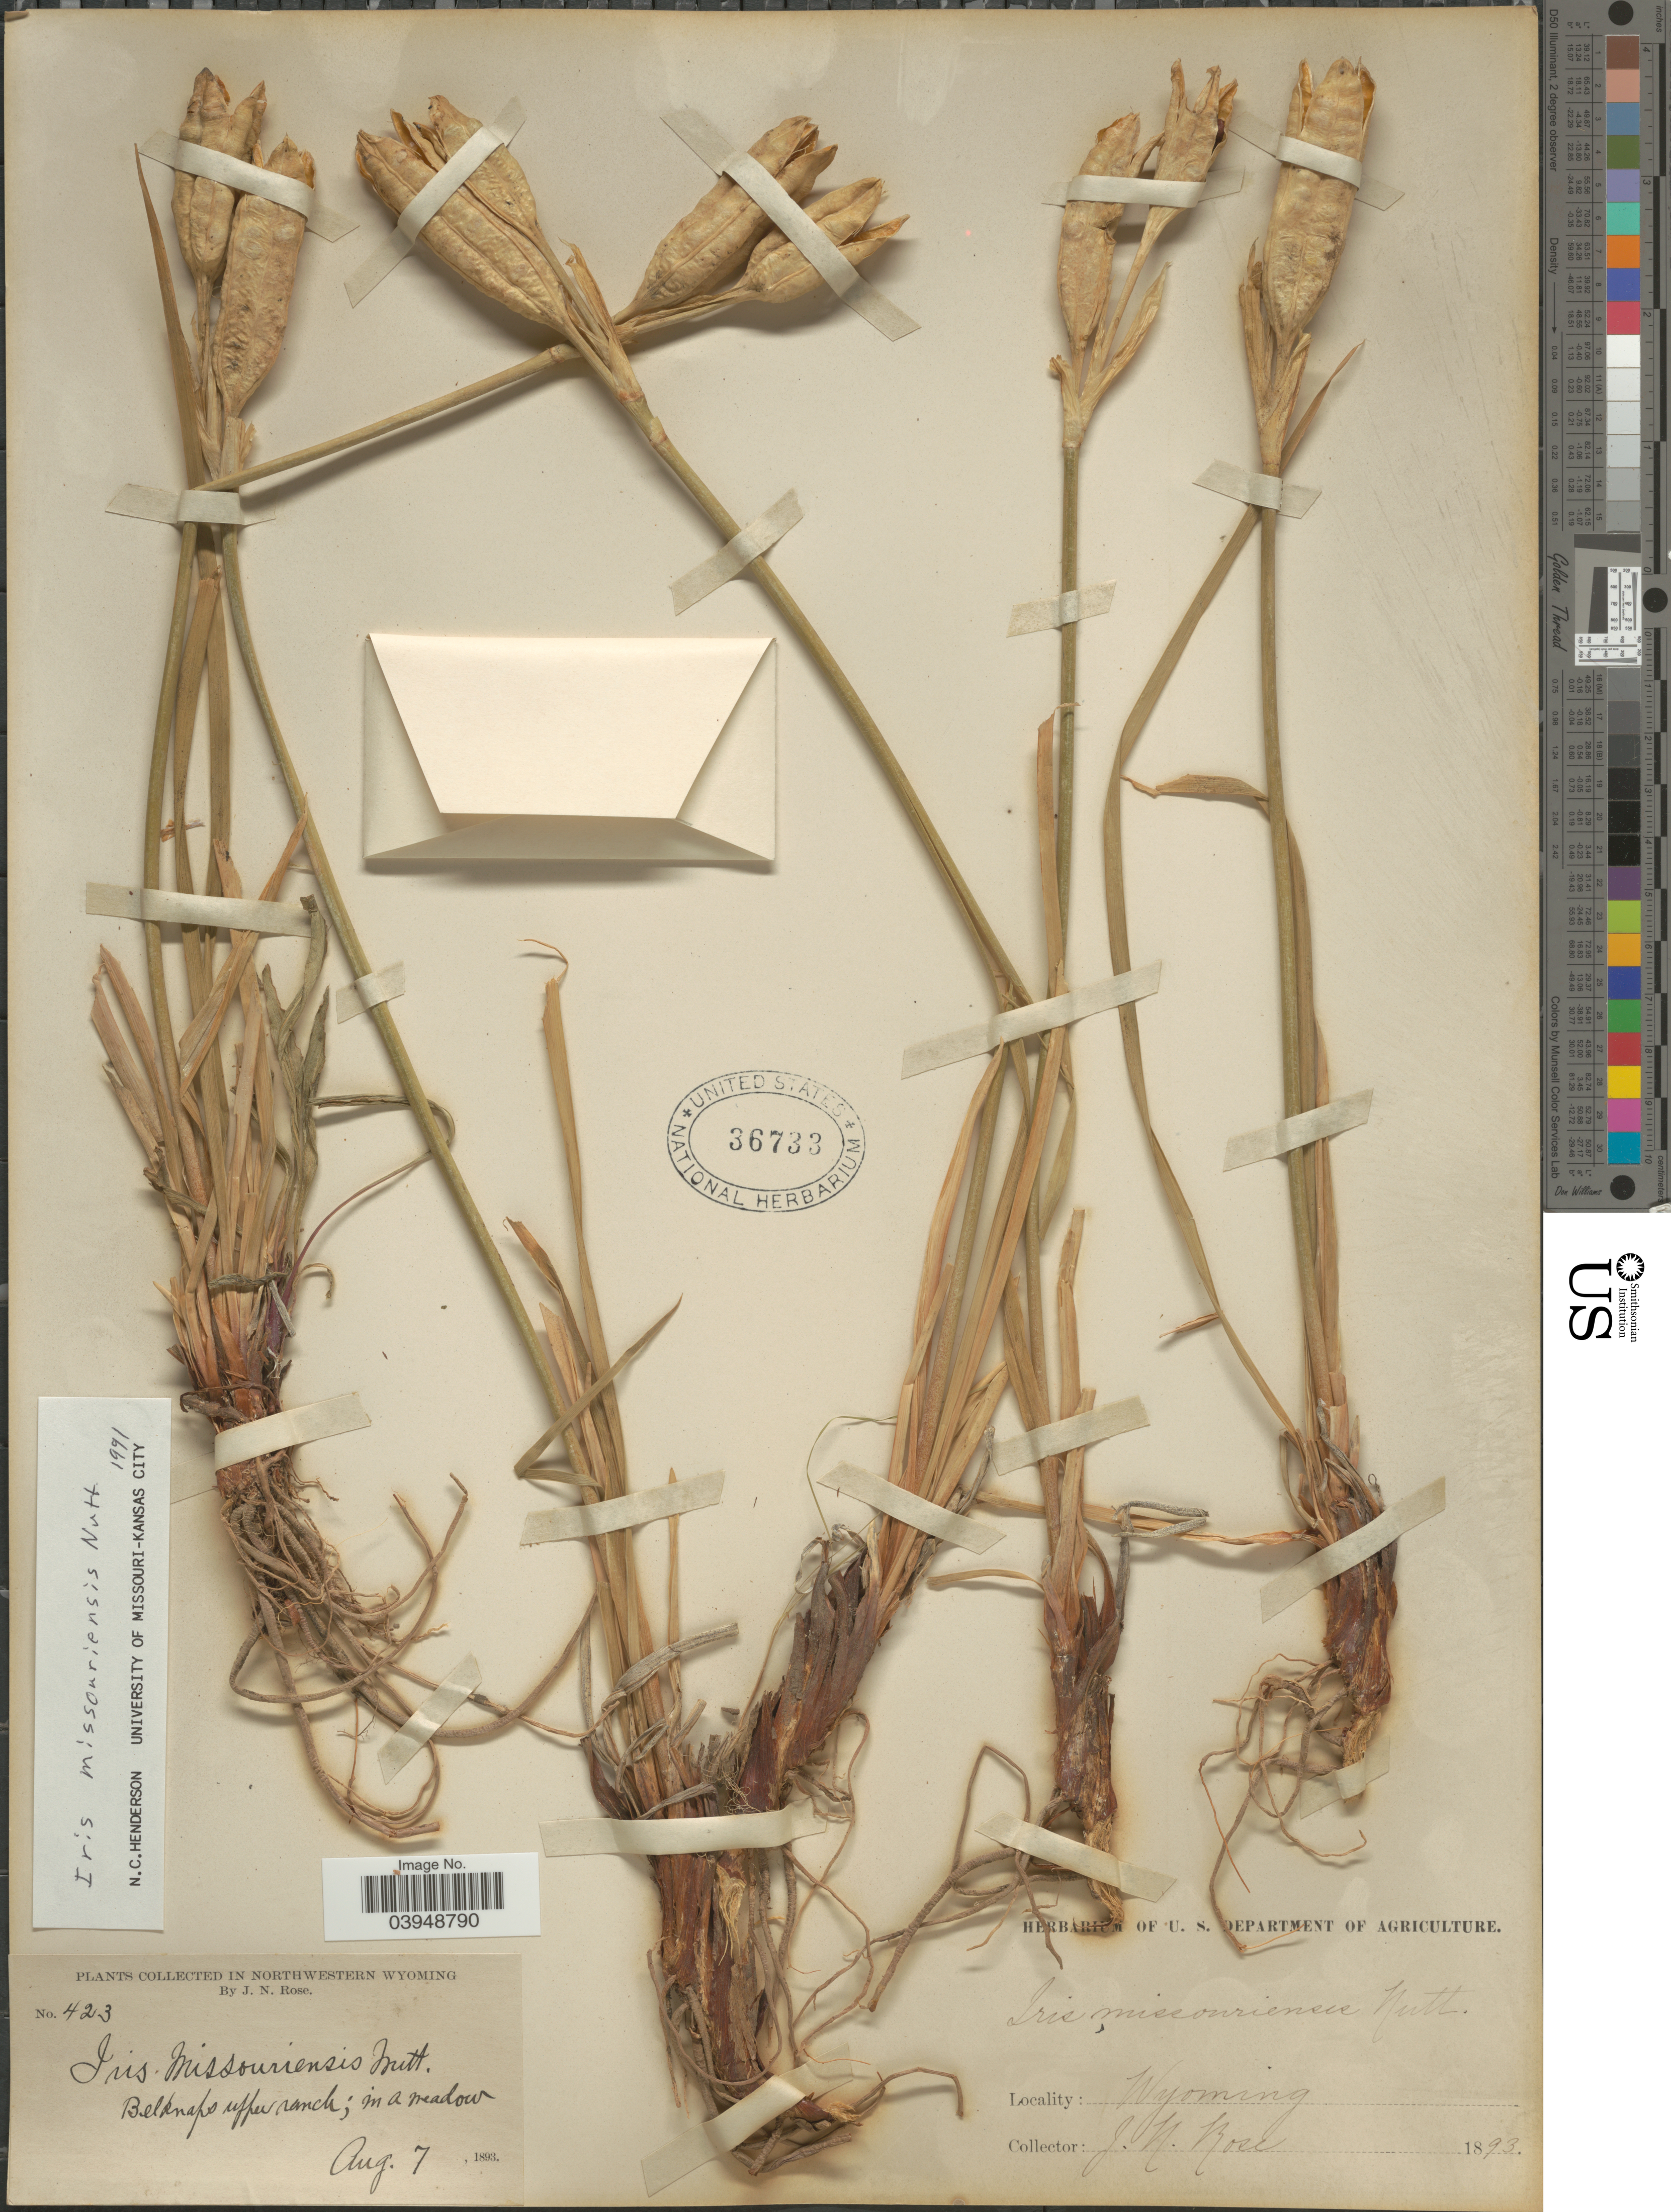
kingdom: Plantae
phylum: Tracheophyta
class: Liliopsida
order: Asparagales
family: Iridaceae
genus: Iris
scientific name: Iris missouriensis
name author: Nutt.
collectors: J. N. Rose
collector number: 423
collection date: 1893-08-07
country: United States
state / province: Wyoming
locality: Northwestern Wyoming. Belknaps upper ranch; in a meadow.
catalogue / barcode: US 36733